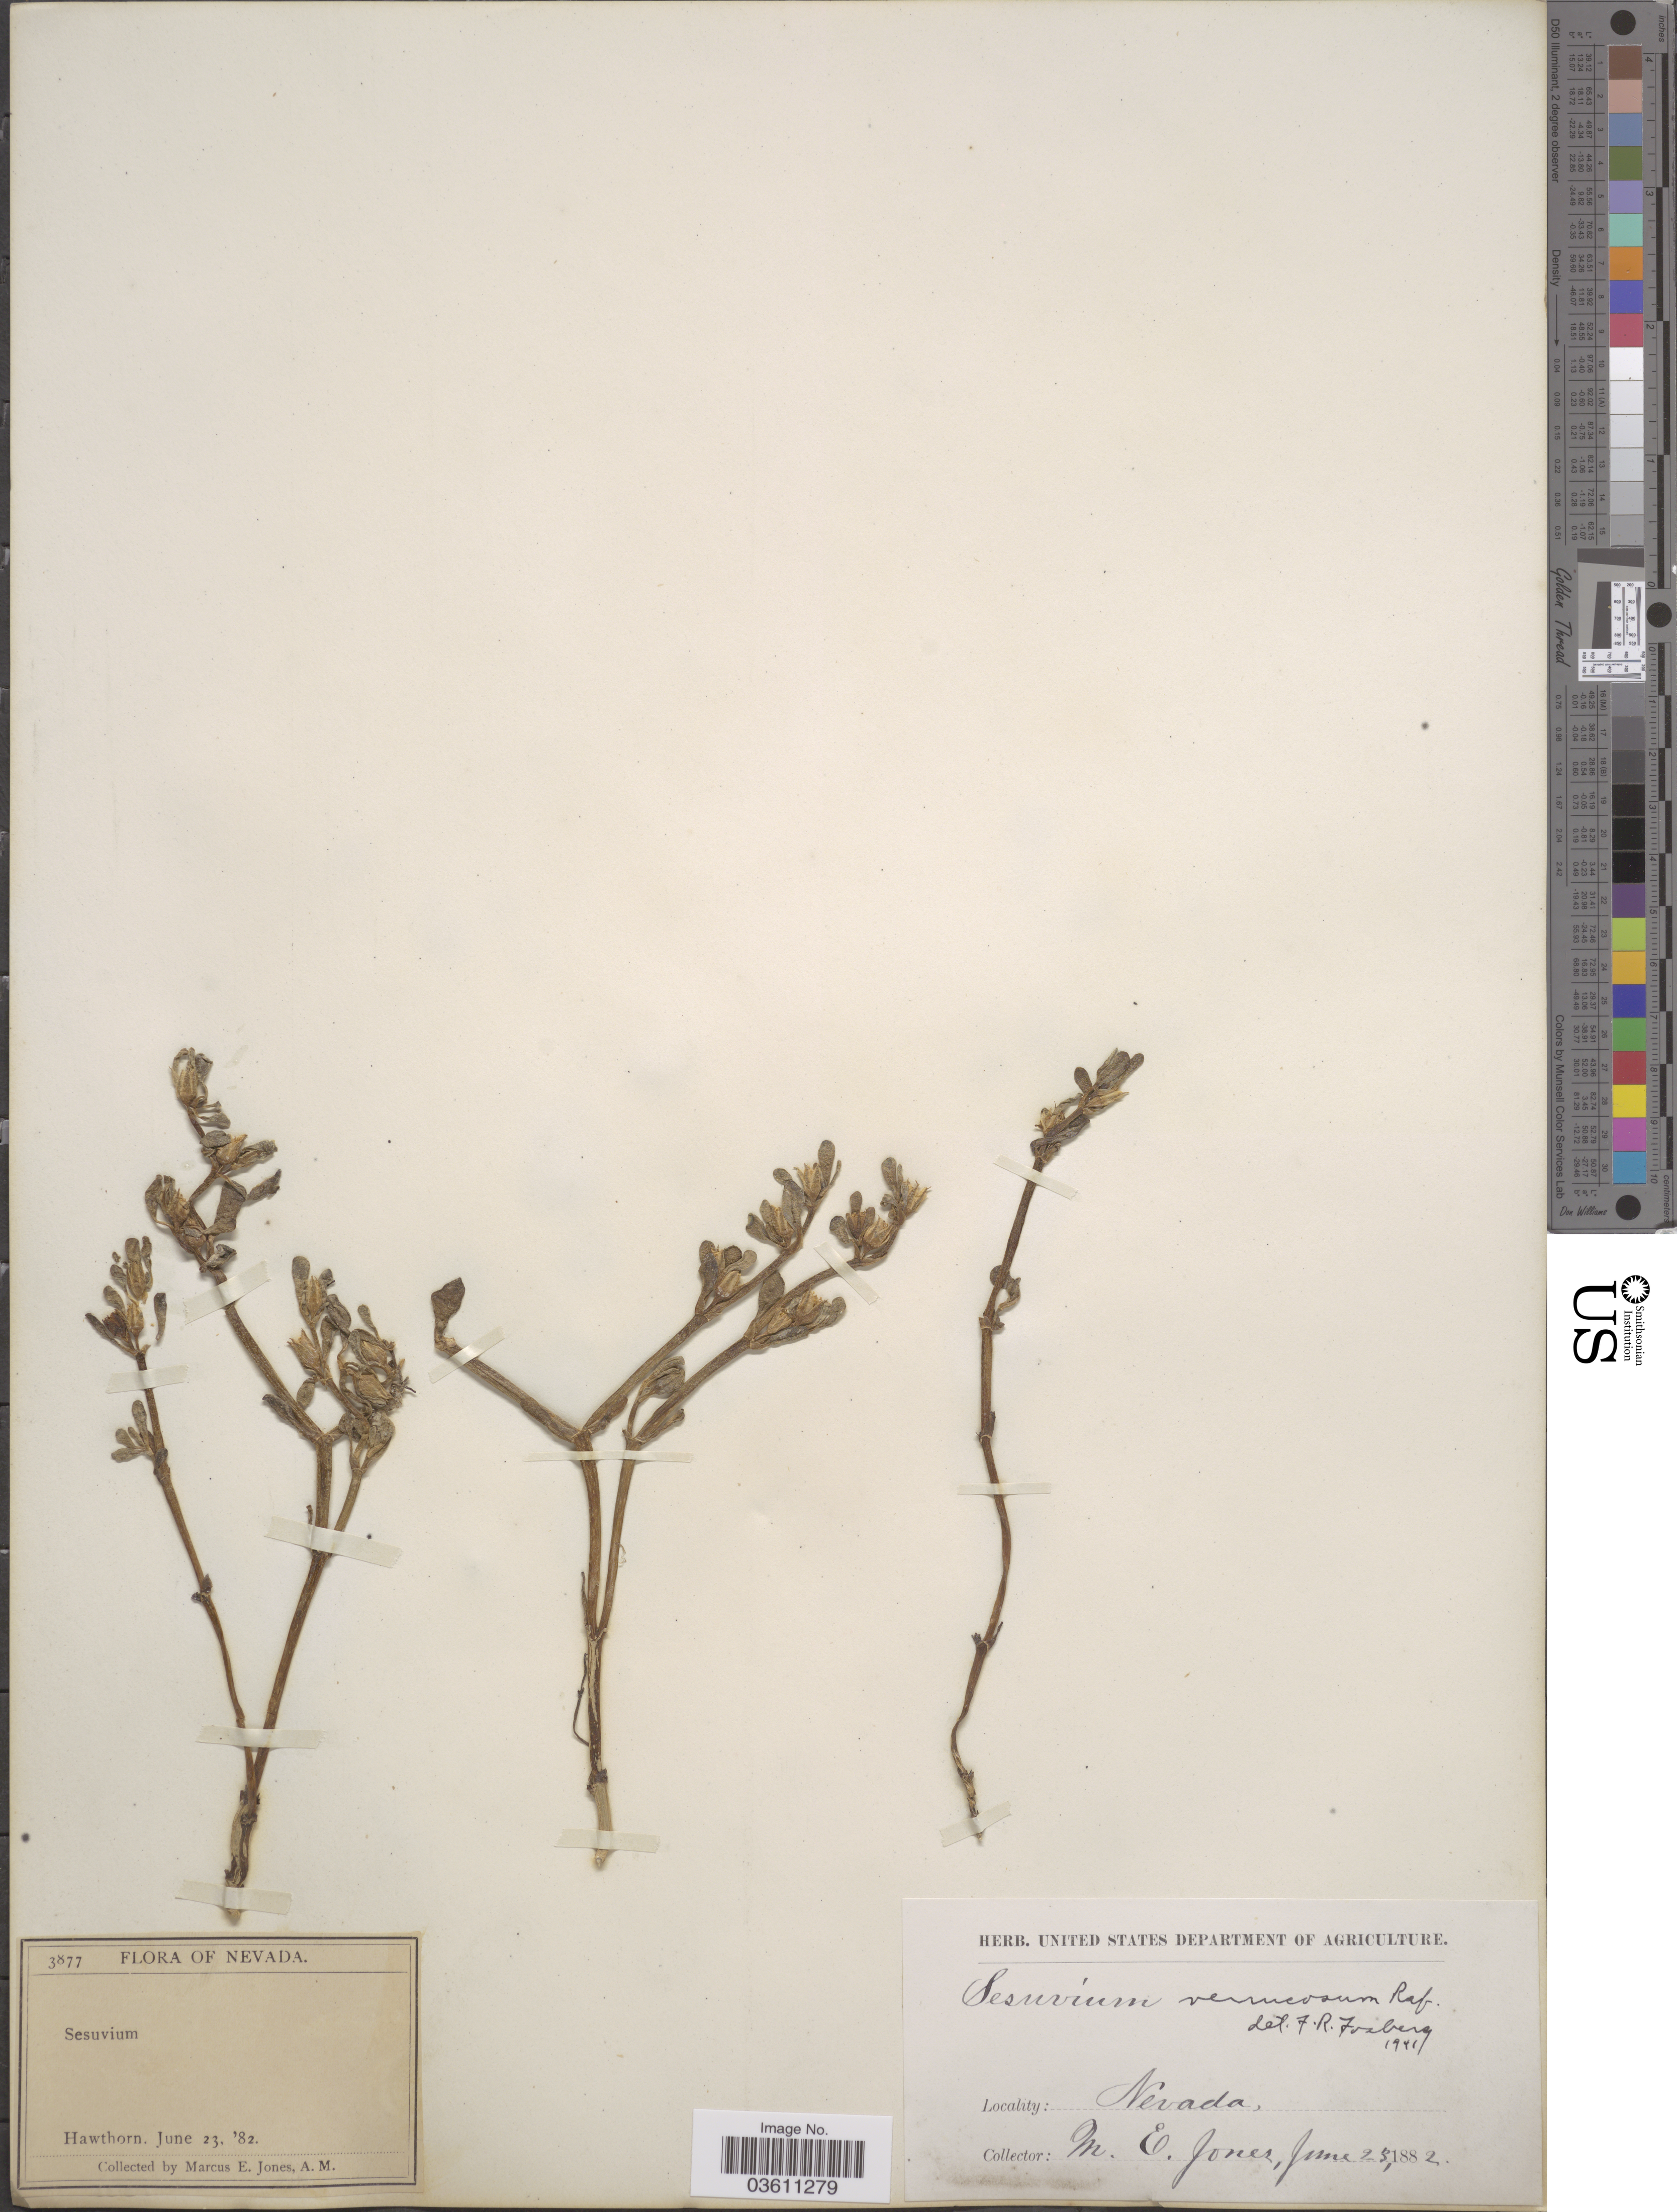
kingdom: Plantae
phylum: Tracheophyta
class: Magnoliopsida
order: Caryophyllales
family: Aizoaceae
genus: Sesuvium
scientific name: Sesuvium revolutifolium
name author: Ortega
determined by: Strong, Mark T., (BOT), Smithsonian Institution - National Museum of Natural History (UNITED STATES)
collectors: M. E. Jones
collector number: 3877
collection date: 1882-06-23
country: United States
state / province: Nevada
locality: Hawthorn.